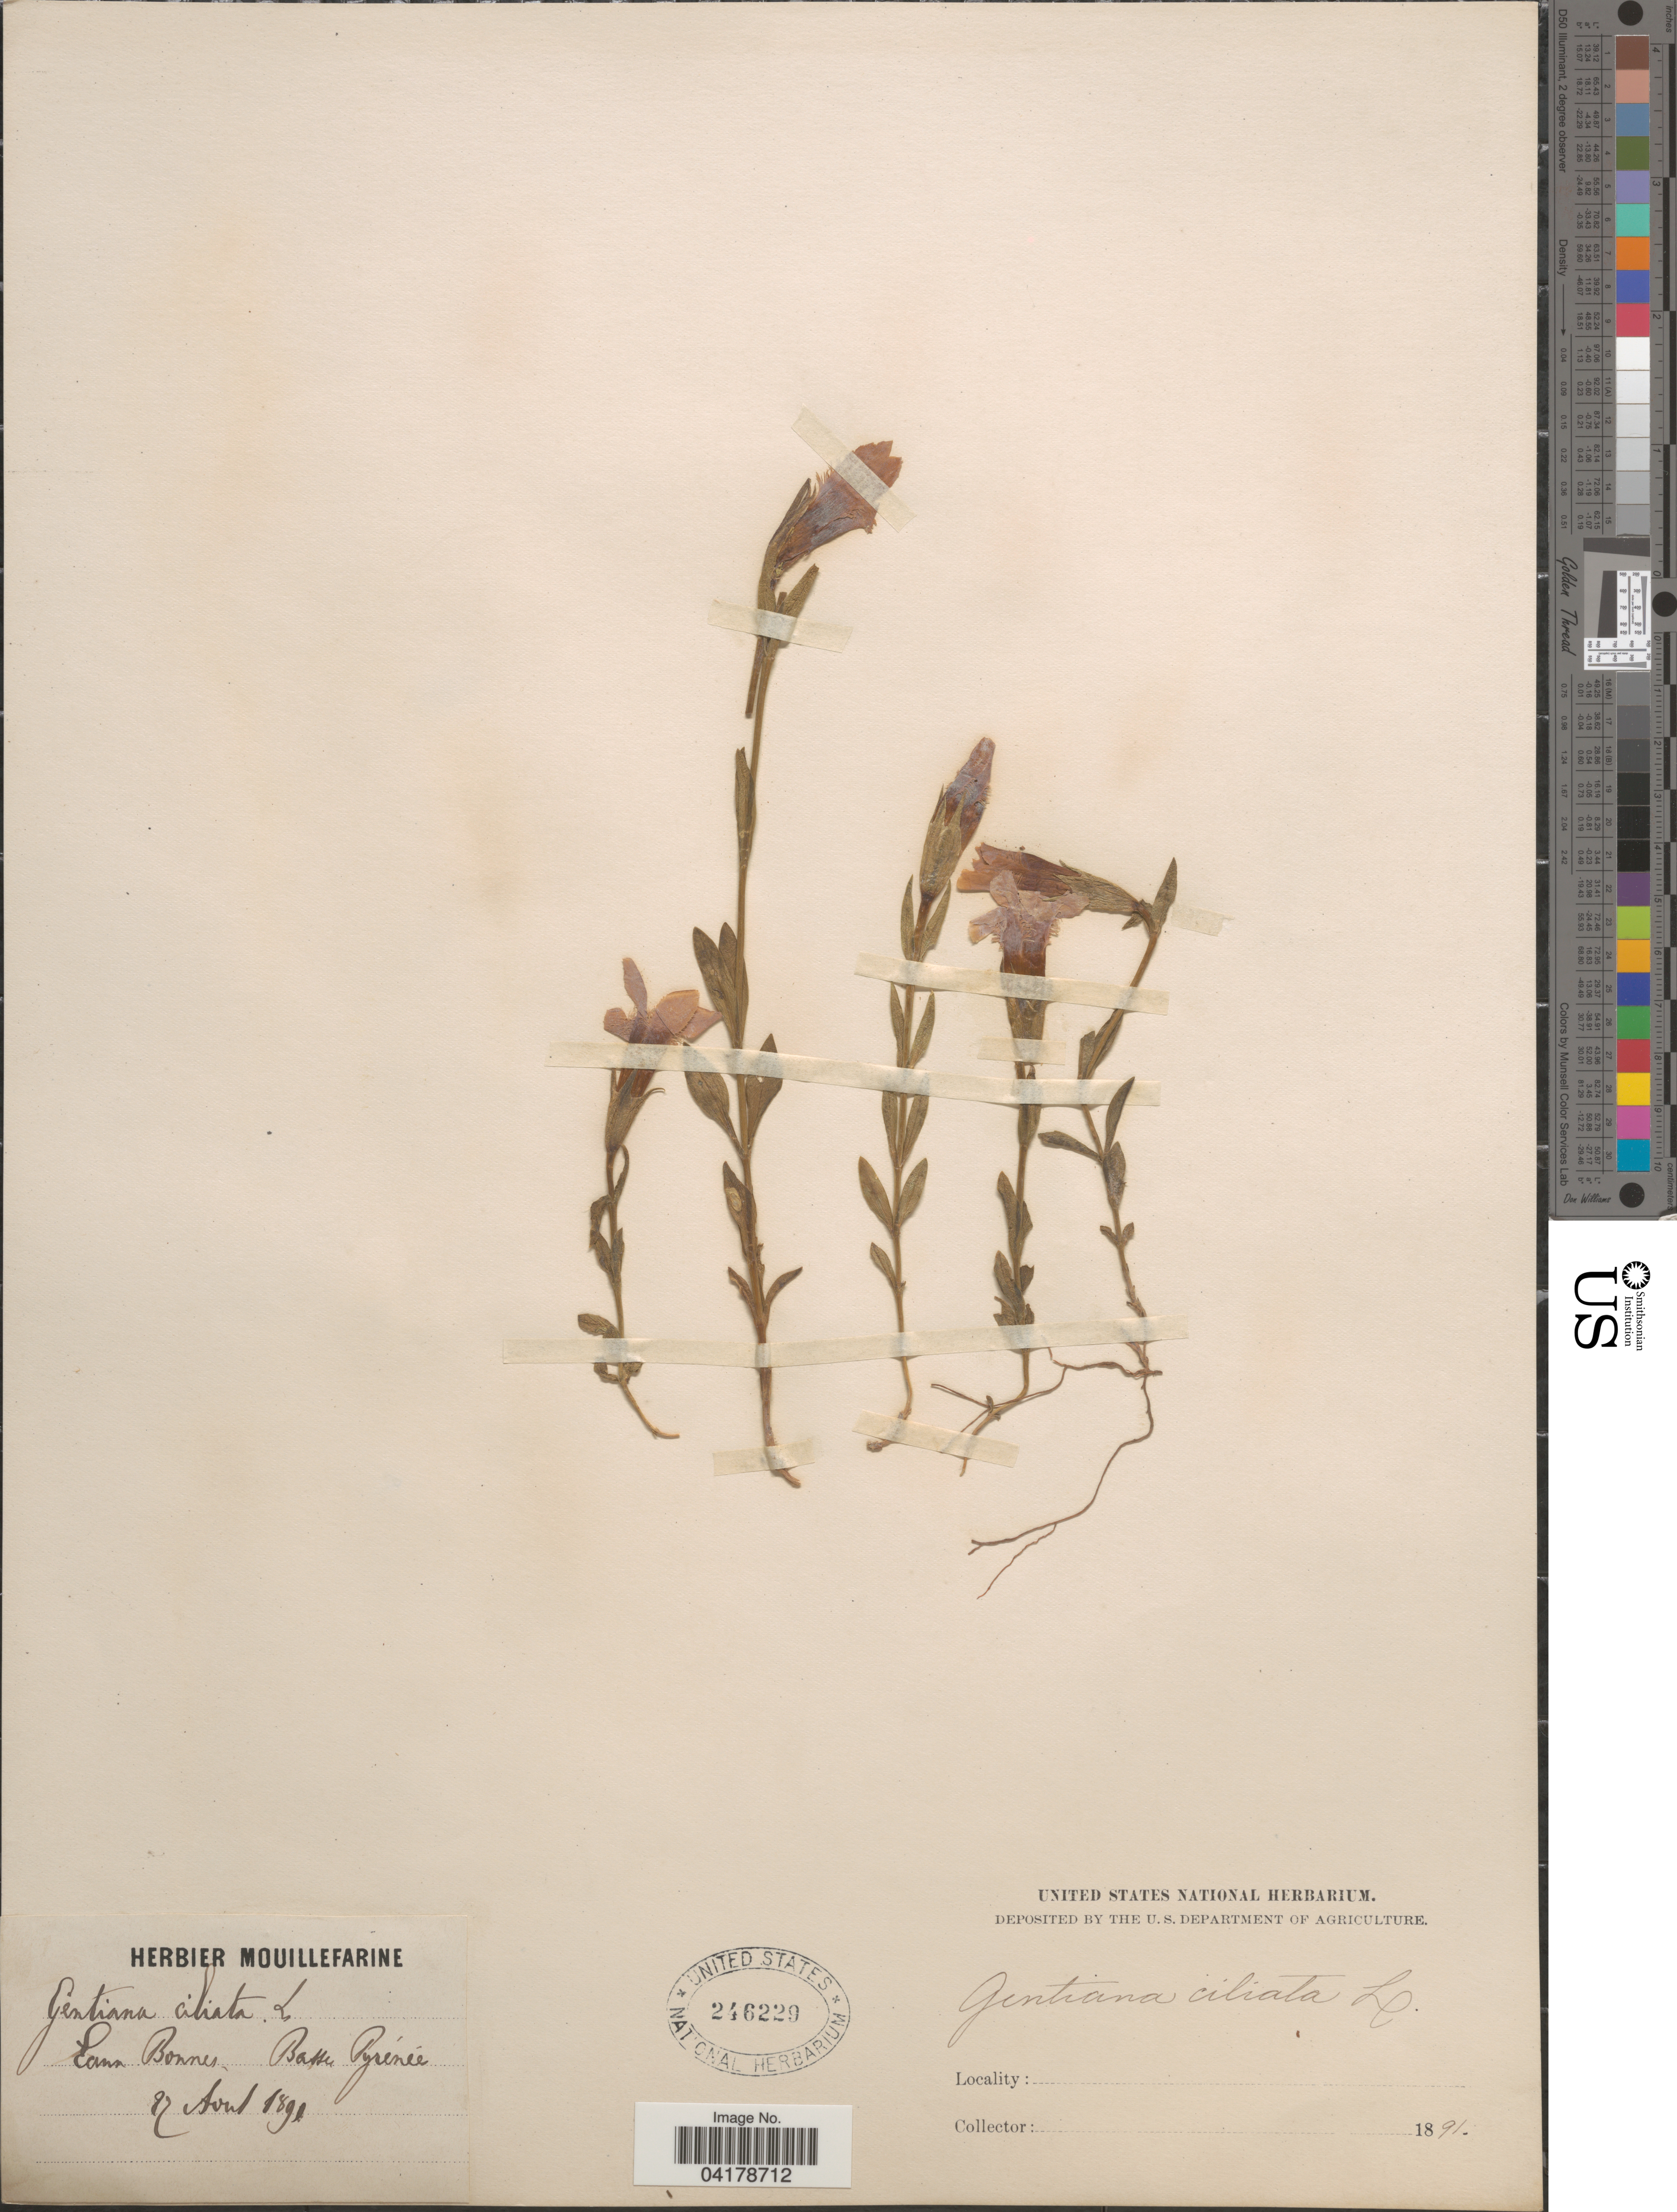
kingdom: Plantae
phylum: Tracheophyta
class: Magnoliopsida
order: Gentianales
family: Gentianaceae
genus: Gentiana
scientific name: Gentiana ciliata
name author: L.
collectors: ex herb. Mouillefarine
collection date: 1891-08-27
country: France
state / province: Nouvelle-Aquitaine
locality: Eaux Bonnes. Basses Pyrénée.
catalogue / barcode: US 246229